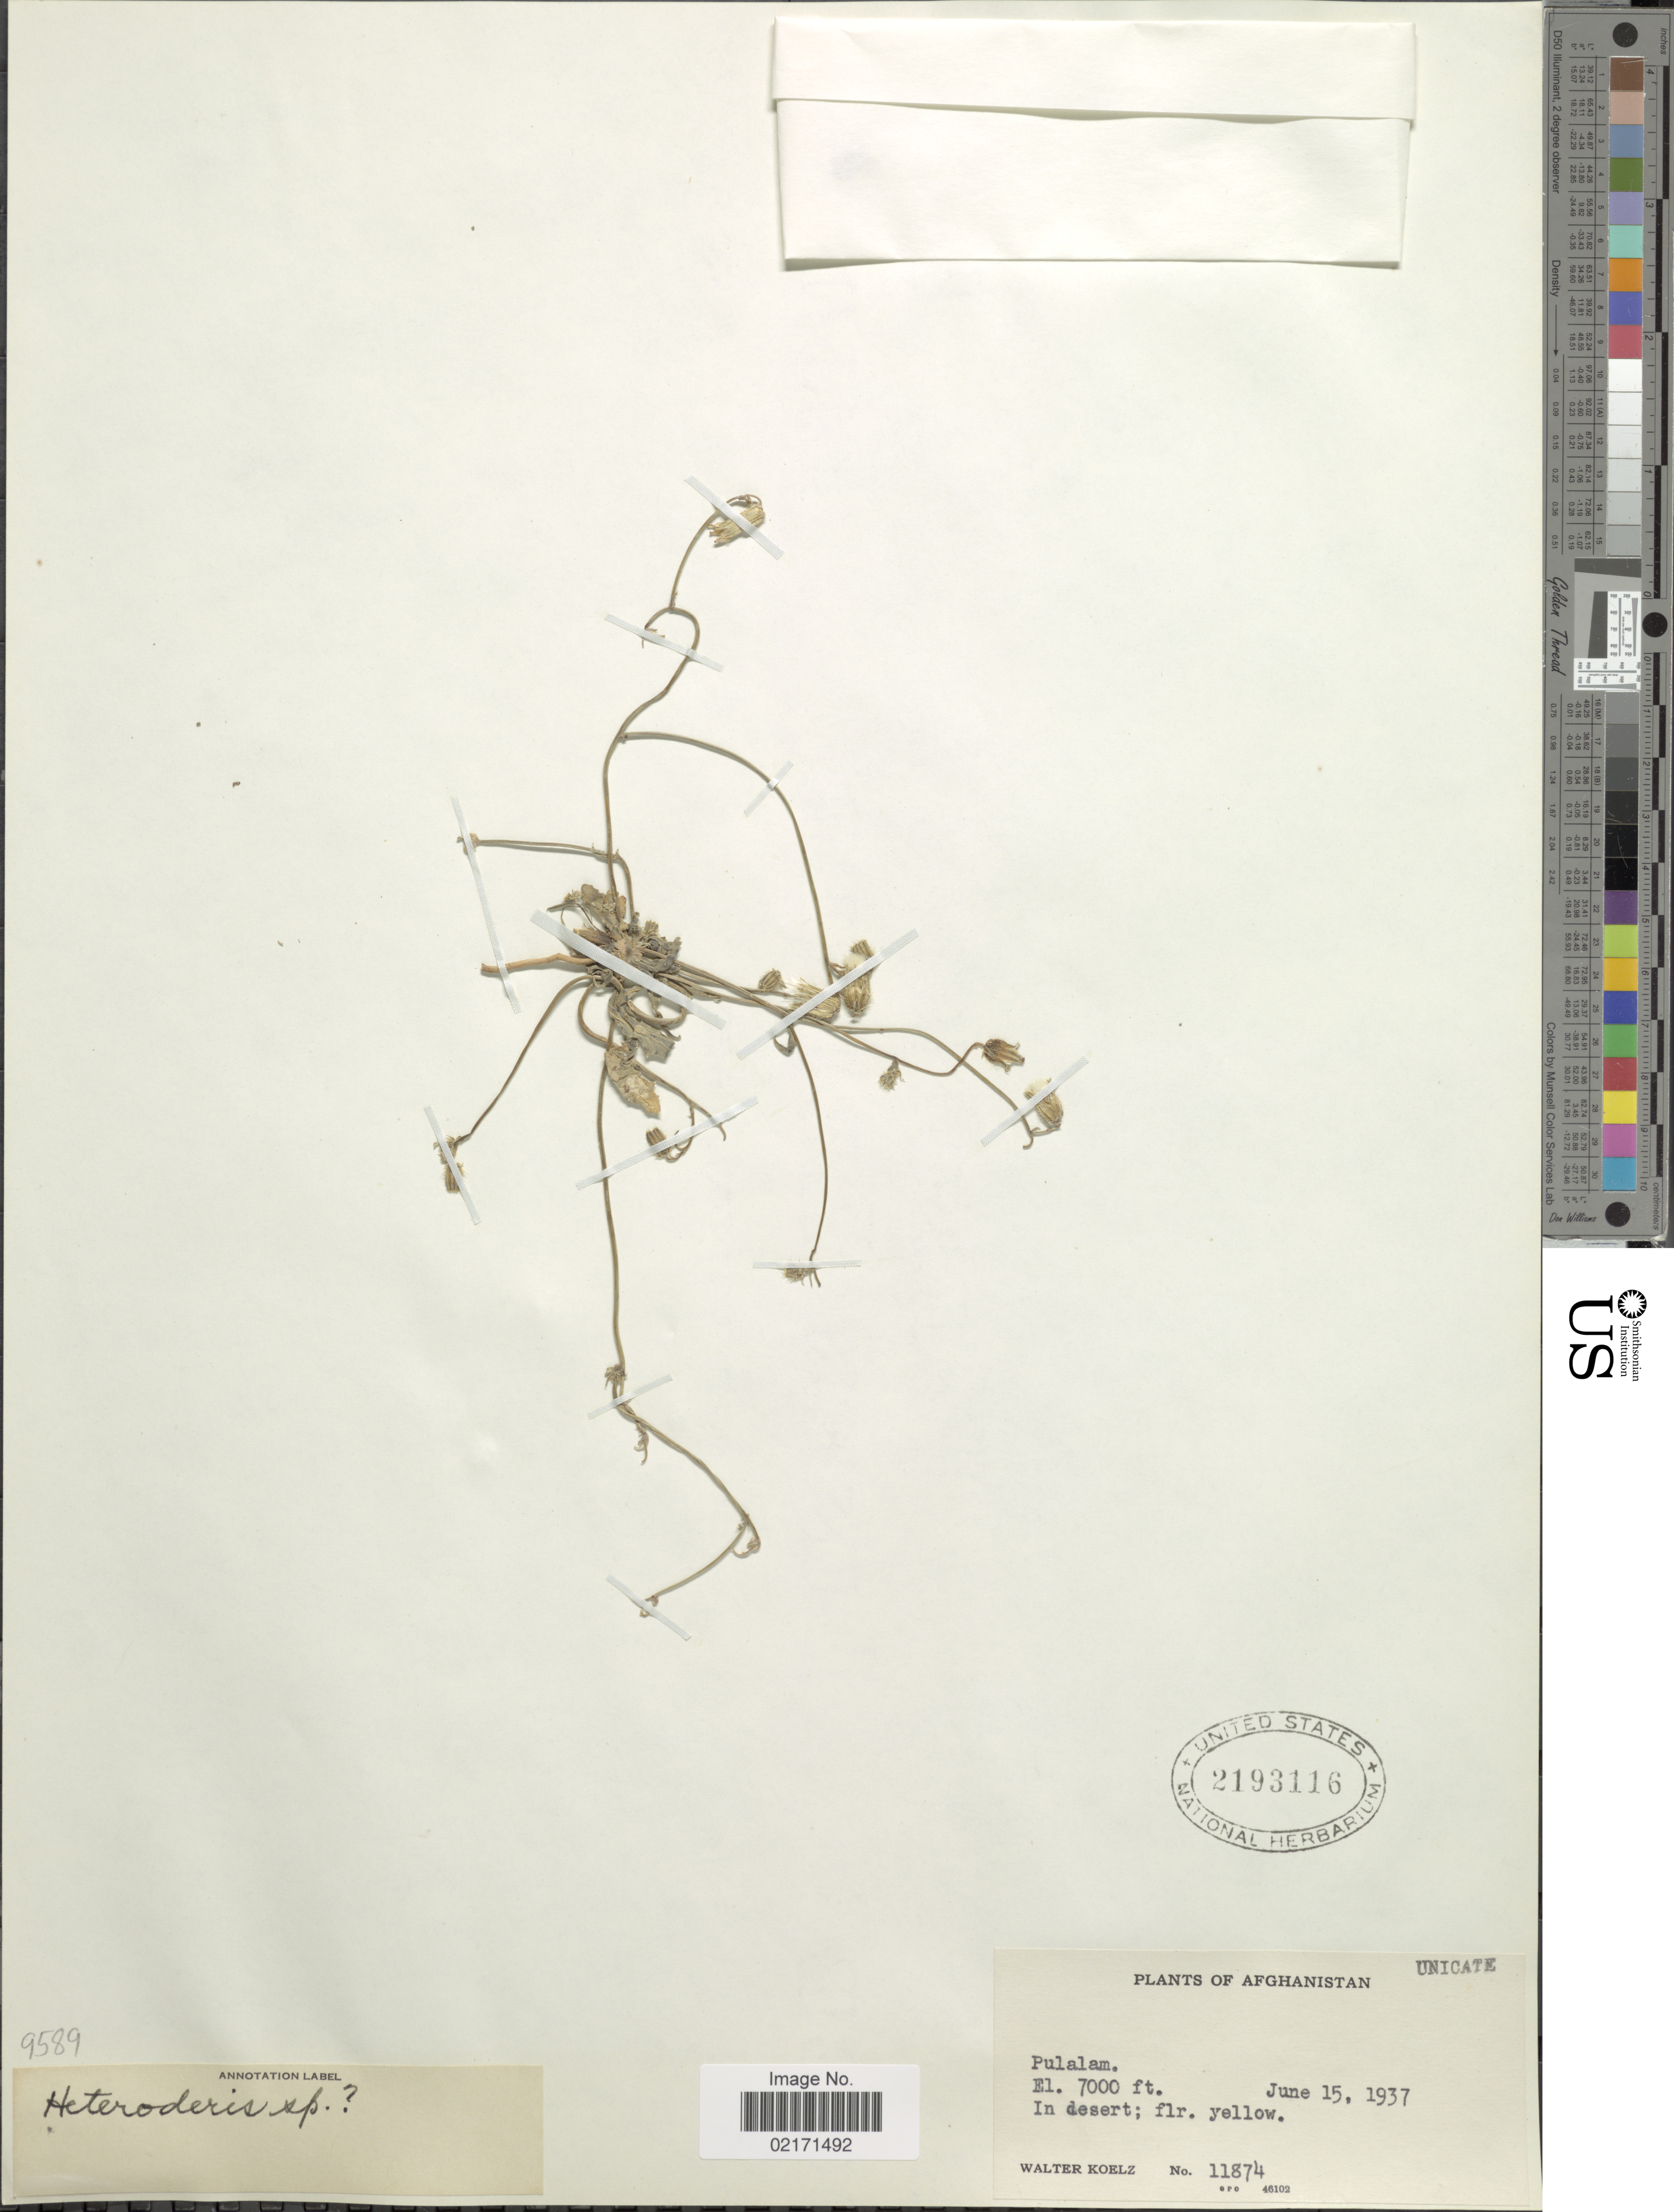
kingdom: Plantae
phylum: Tracheophyta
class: Magnoliopsida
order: Asterales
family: Asteraceae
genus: Heteroderis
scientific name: Heteroderis pusilla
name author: (Boiss.) Boiss.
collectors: W. N. Koelz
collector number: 11874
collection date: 1937-06-15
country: Afghanistan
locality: Pulalam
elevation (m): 2134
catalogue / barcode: US 2193116